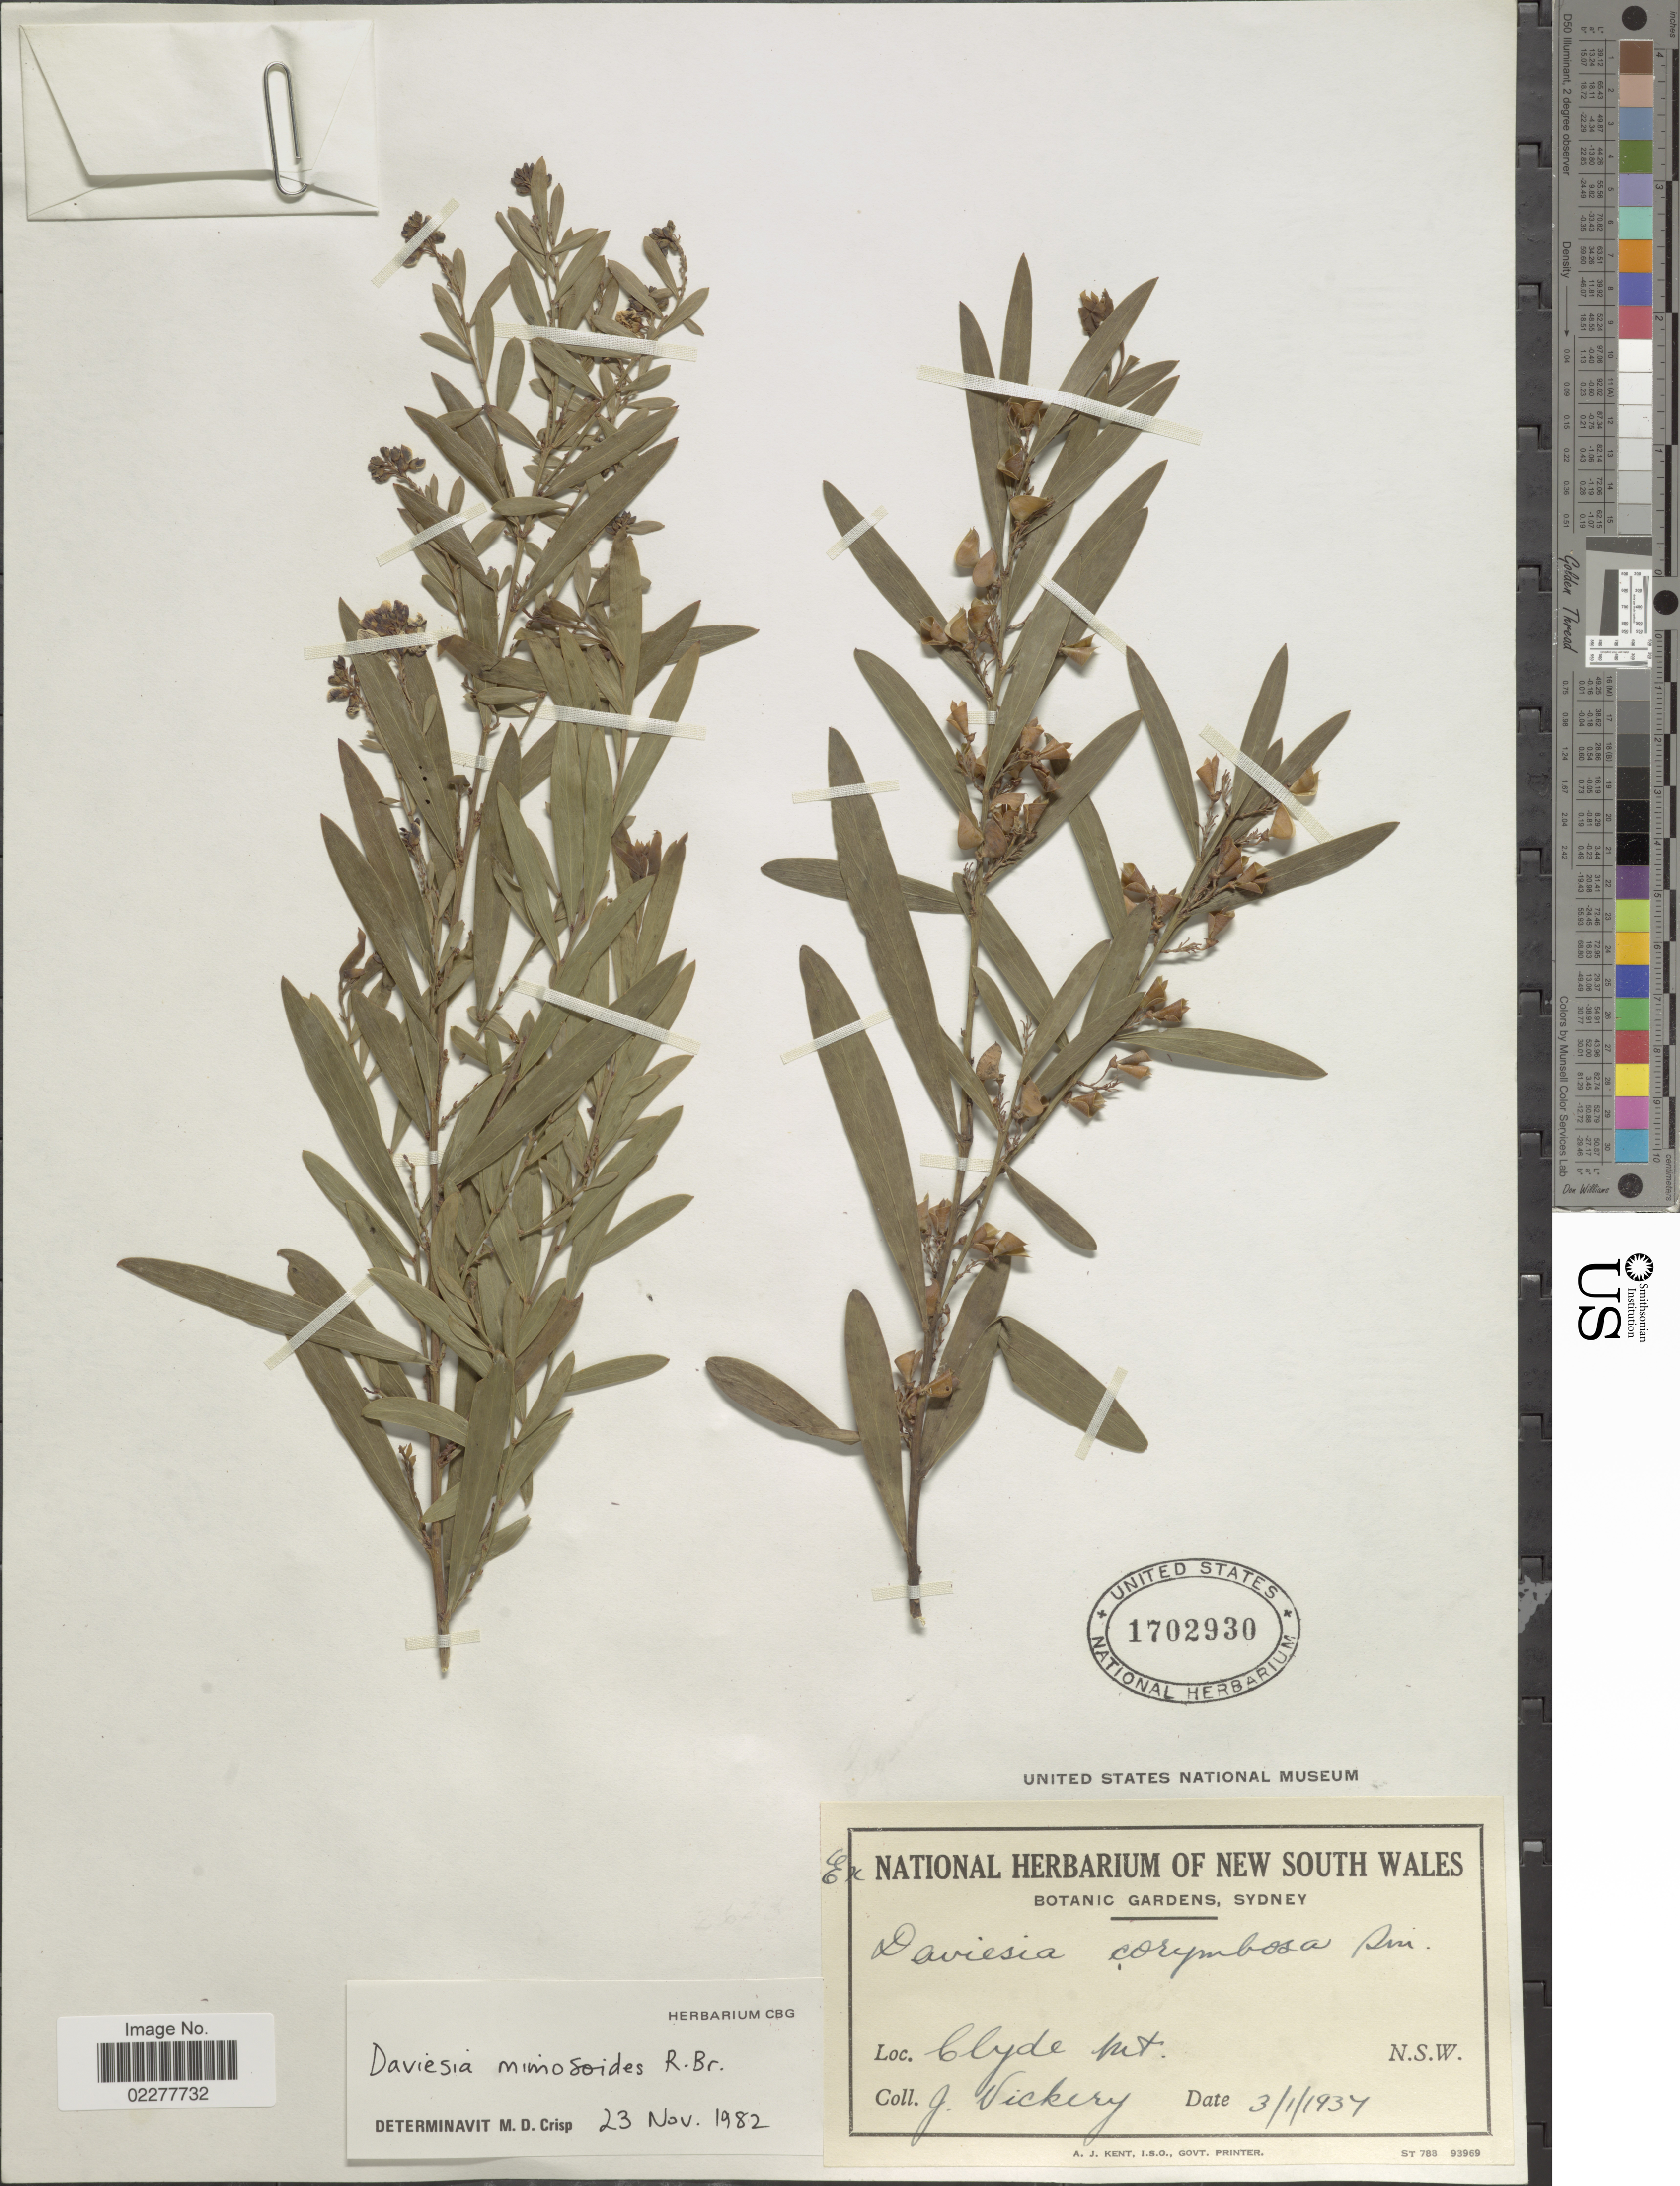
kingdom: Plantae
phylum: Tracheophyta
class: Magnoliopsida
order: Fabales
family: Fabaceae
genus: Daviesia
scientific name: Daviesia mimosoides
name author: R. Br.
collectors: J. Vickery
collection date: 1937-01-03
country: Australia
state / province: New South Wales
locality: Clyde Mt., N.S.W.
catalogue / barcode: US 1702930